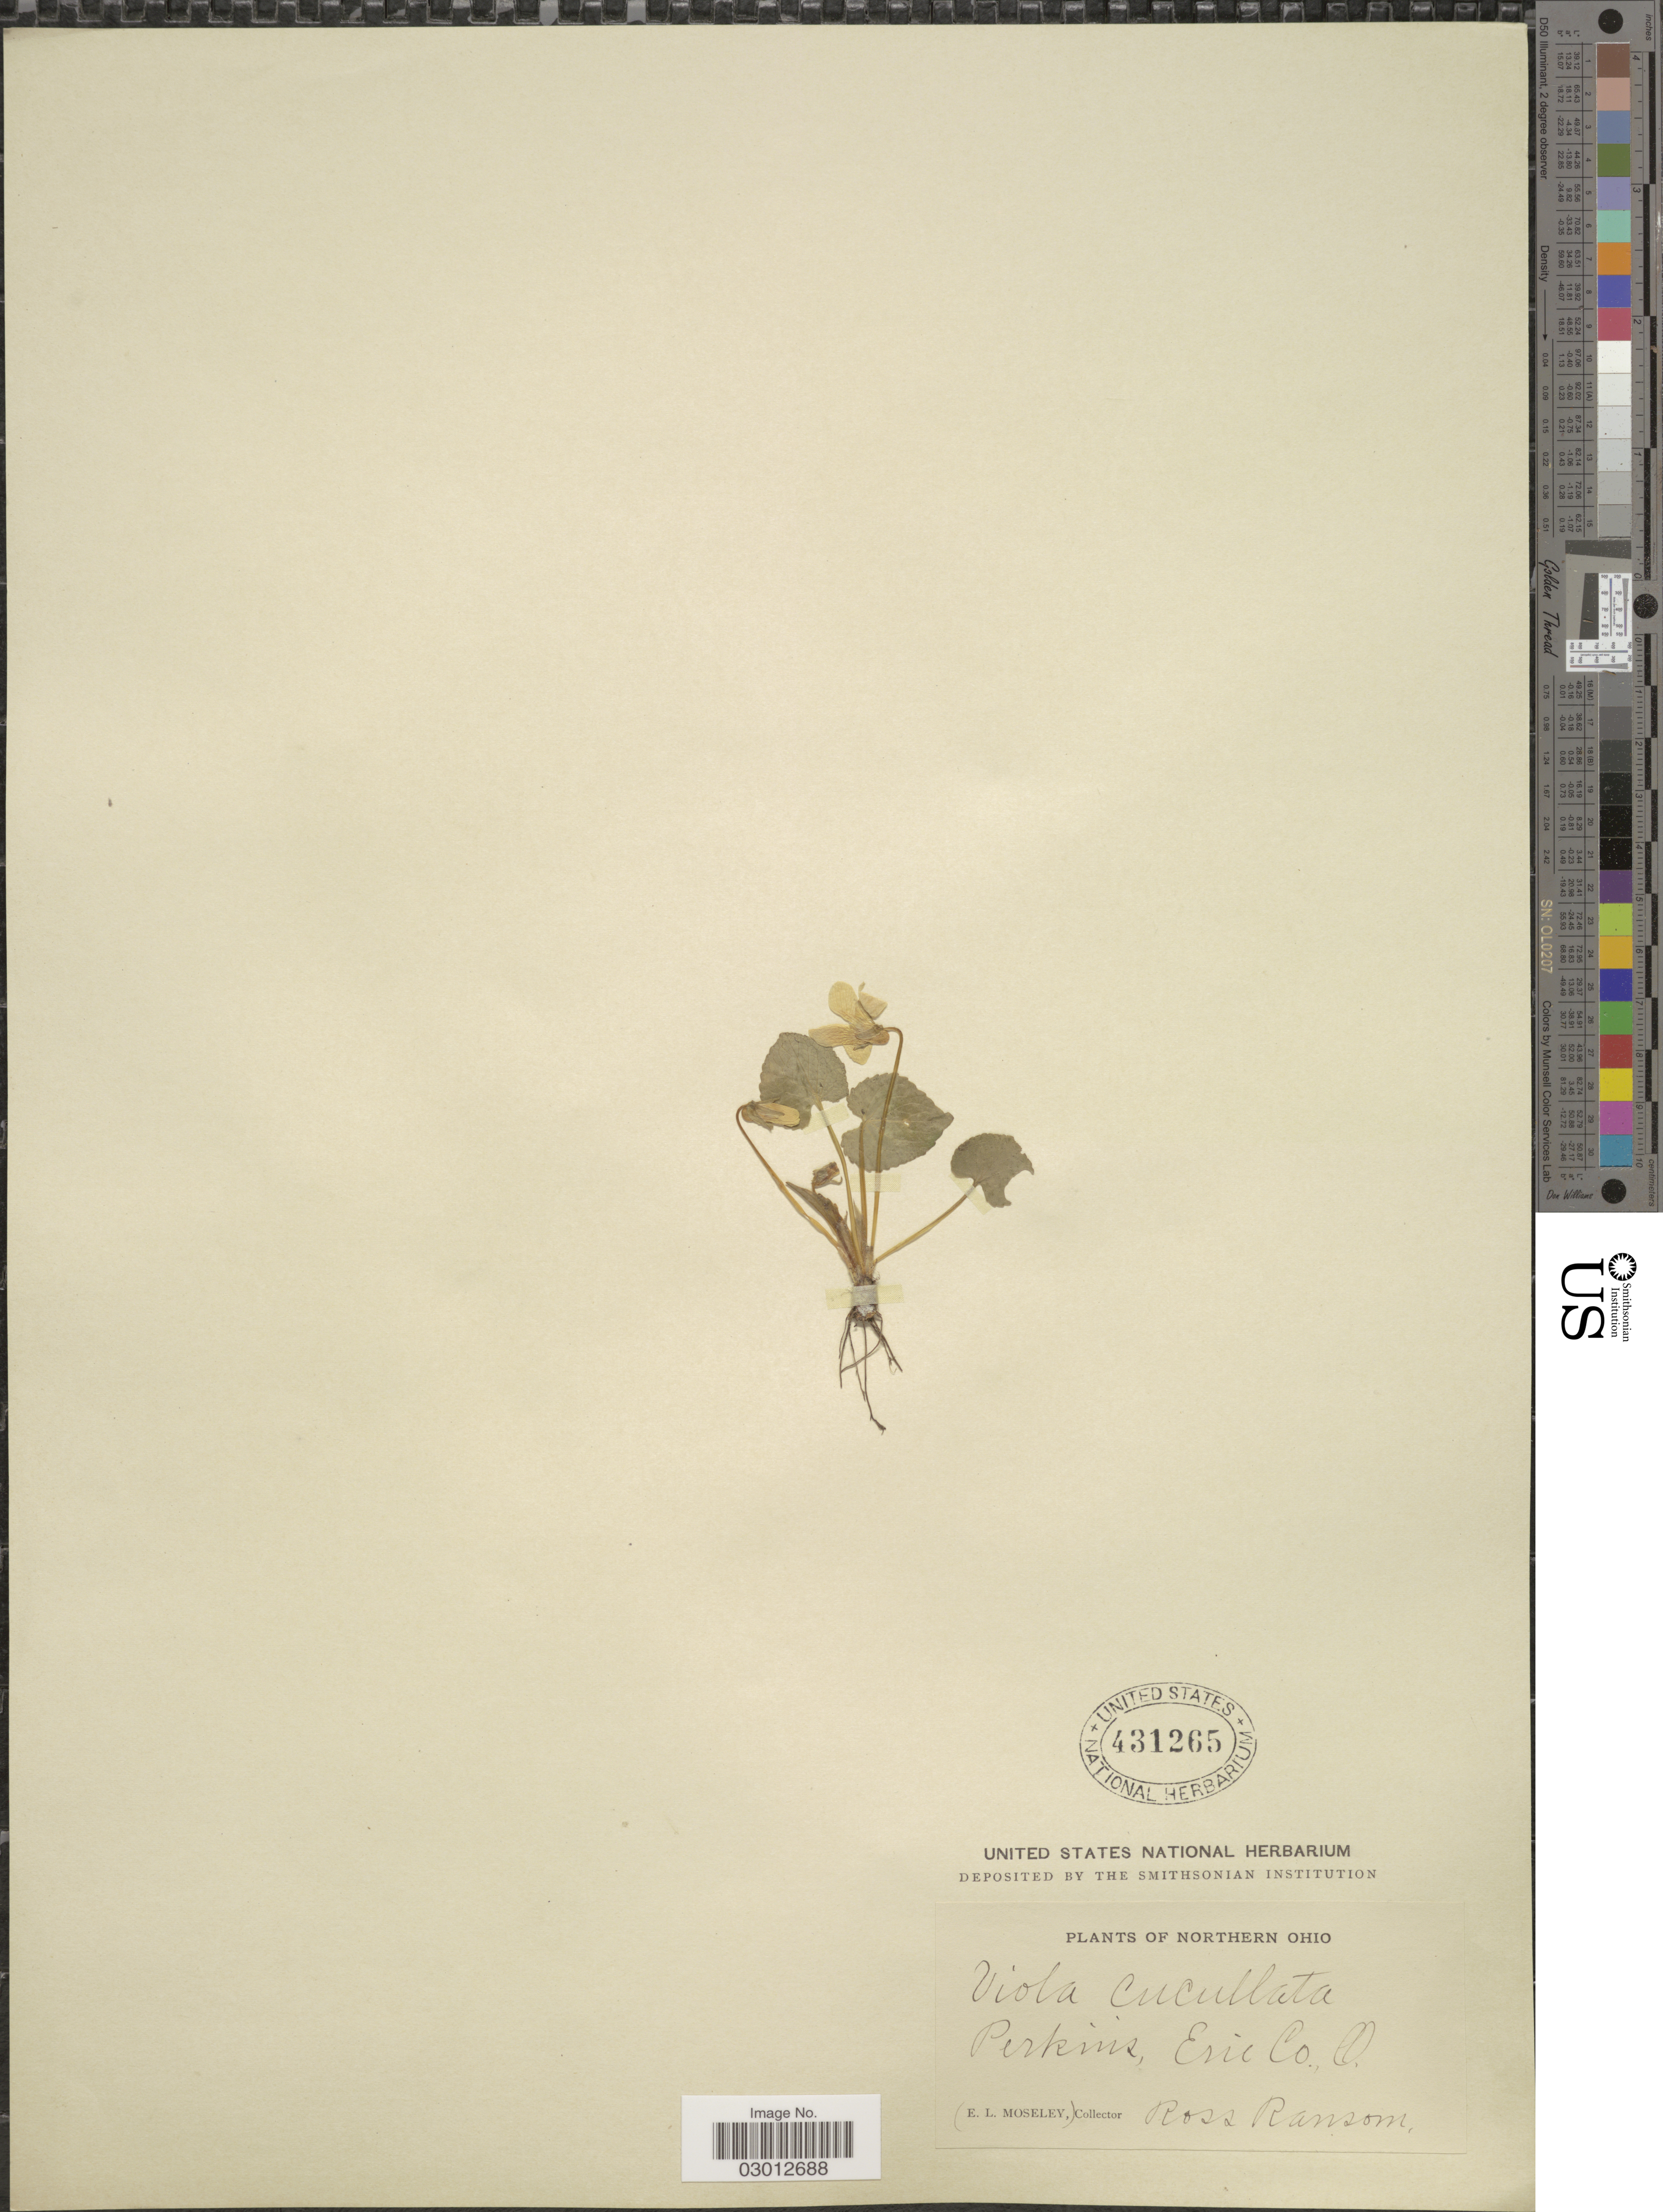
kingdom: Plantae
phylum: Tracheophyta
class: Magnoliopsida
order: Malpighiales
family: Violaceae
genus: Viola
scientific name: Viola papilionacea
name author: Pursh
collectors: E. Moseley & R. Ransom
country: United States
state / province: Ohio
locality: Northern Ohio, Perkin's, Erie Co.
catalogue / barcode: US 431265